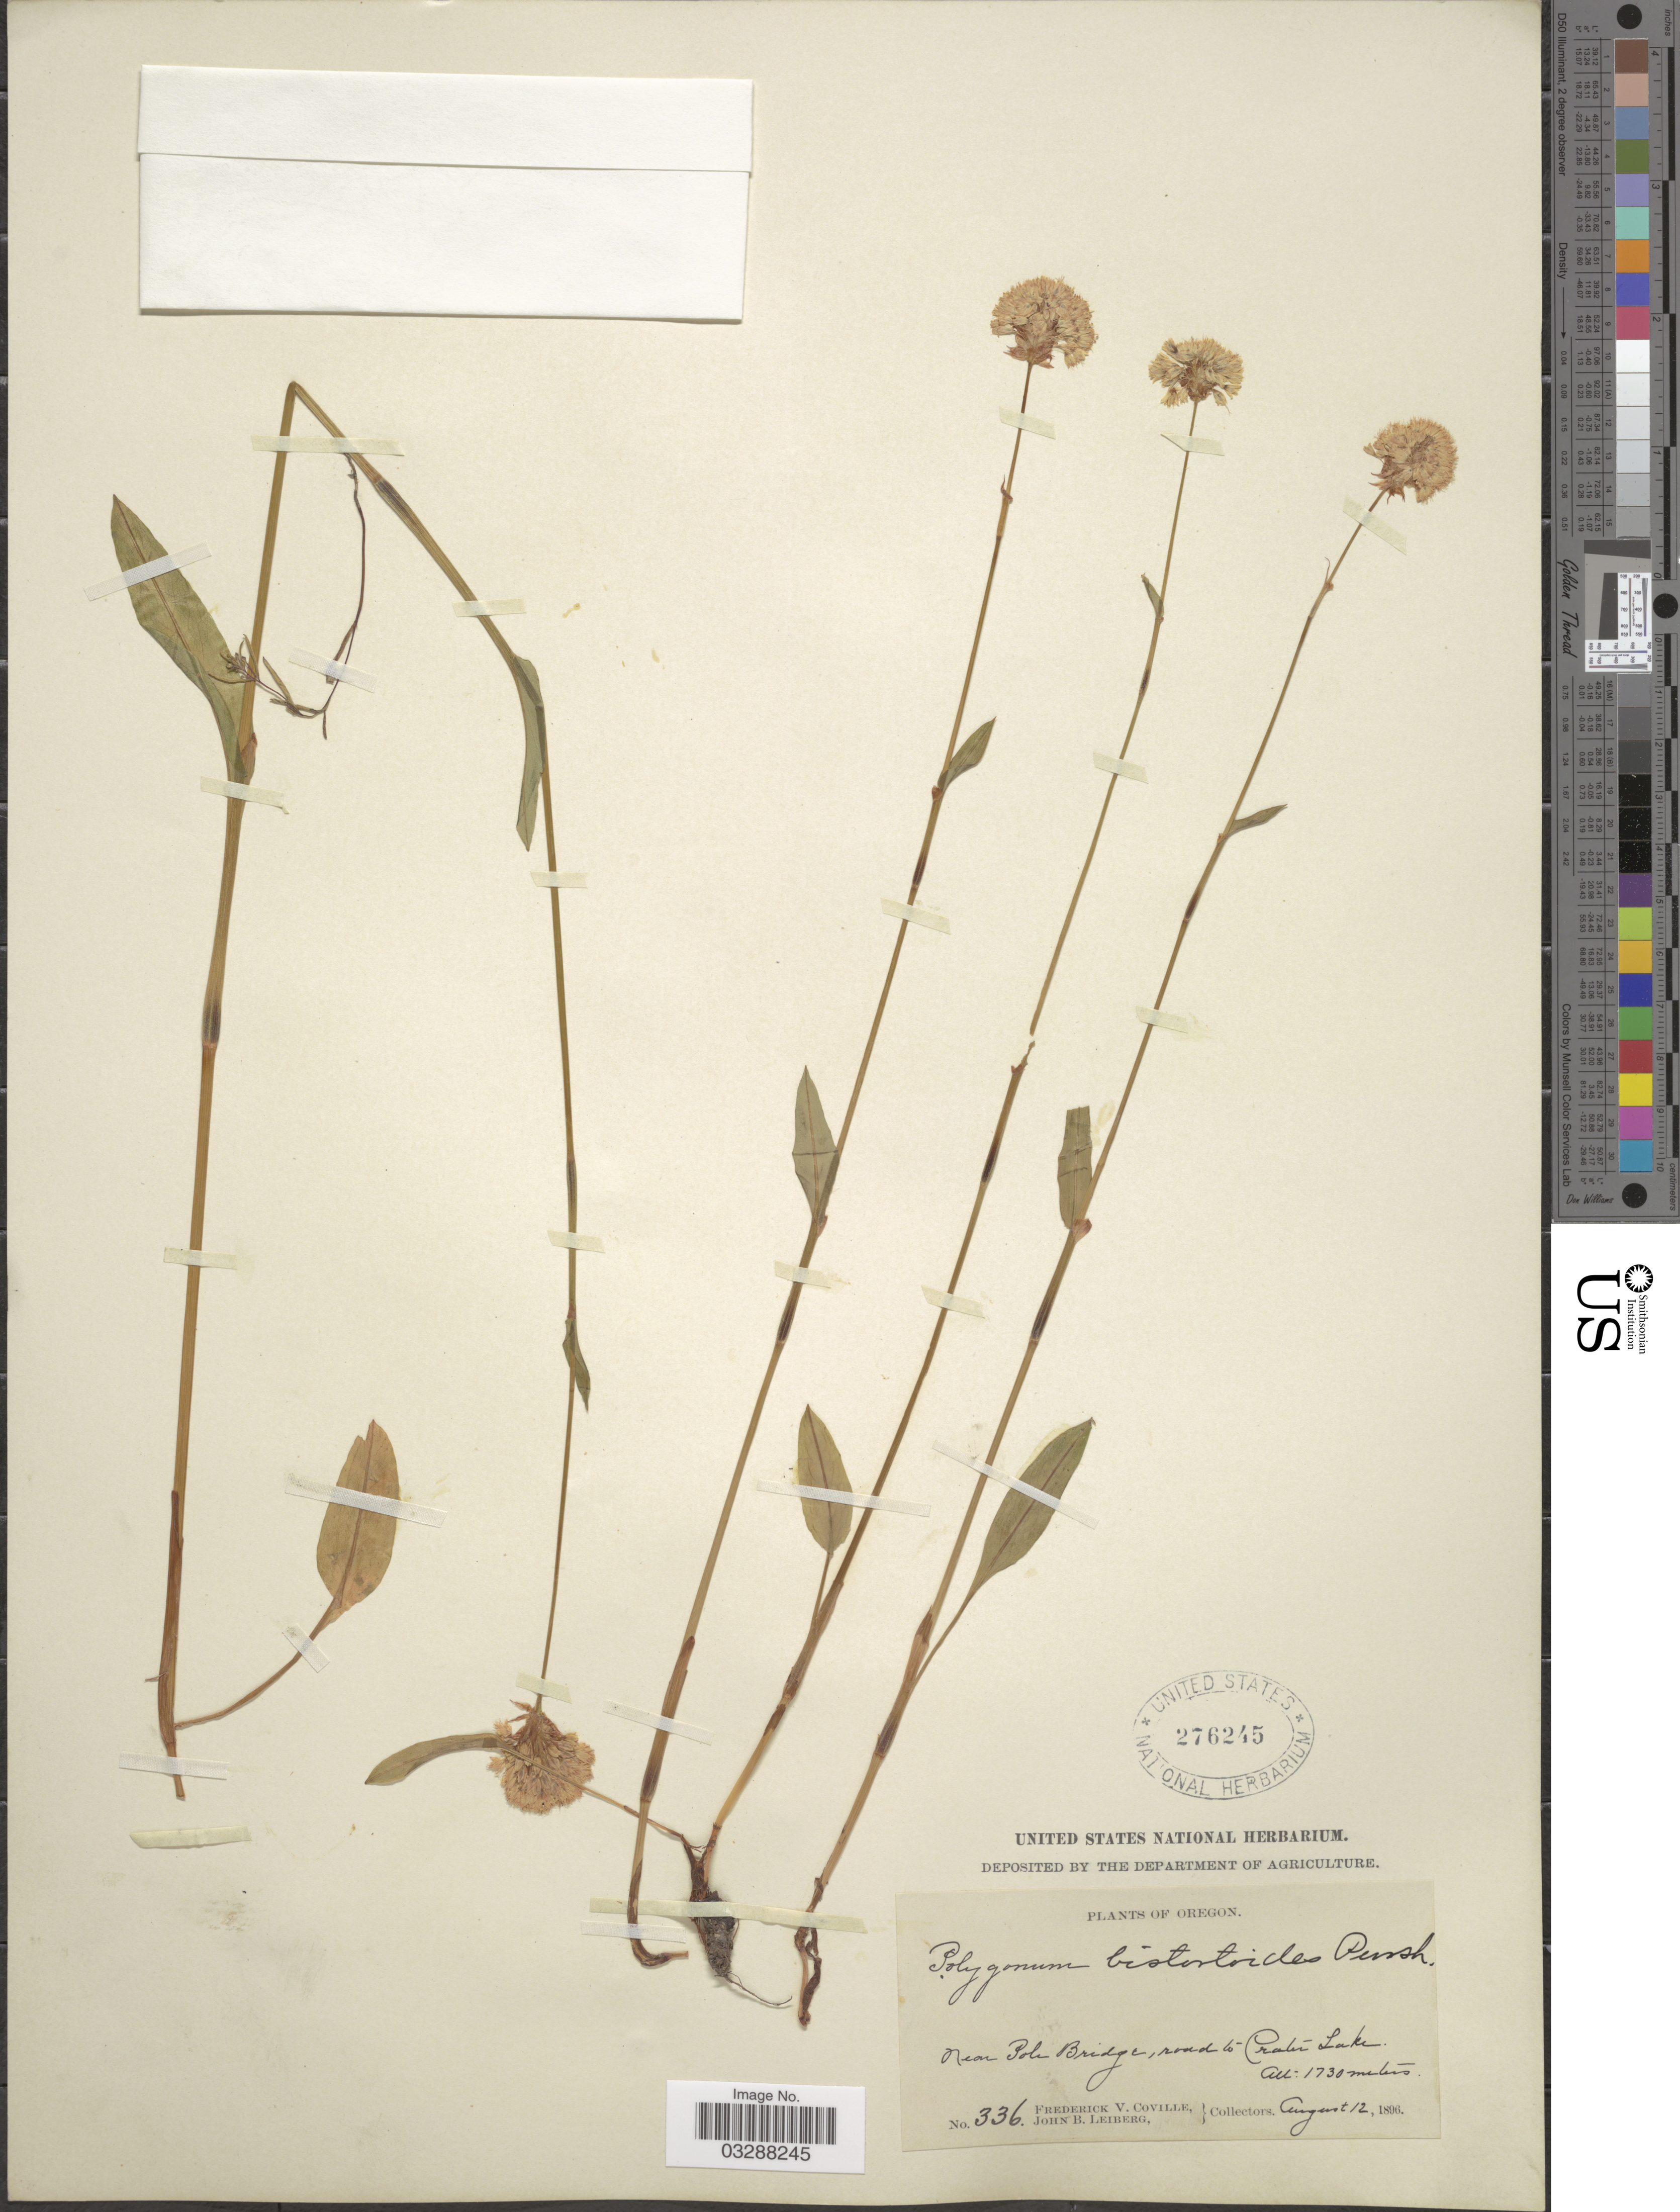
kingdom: Plantae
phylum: Tracheophyta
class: Magnoliopsida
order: Caryophyllales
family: Polygonaceae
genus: Bistorta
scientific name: Bistorta bistortoides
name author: (Pursh) Small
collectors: F. V. Coville & J. B. Leiberg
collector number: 336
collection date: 1896-08-12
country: United States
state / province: Oregon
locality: Near Pole Bridge, road to Crater Lake.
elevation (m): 1730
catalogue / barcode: US 276245